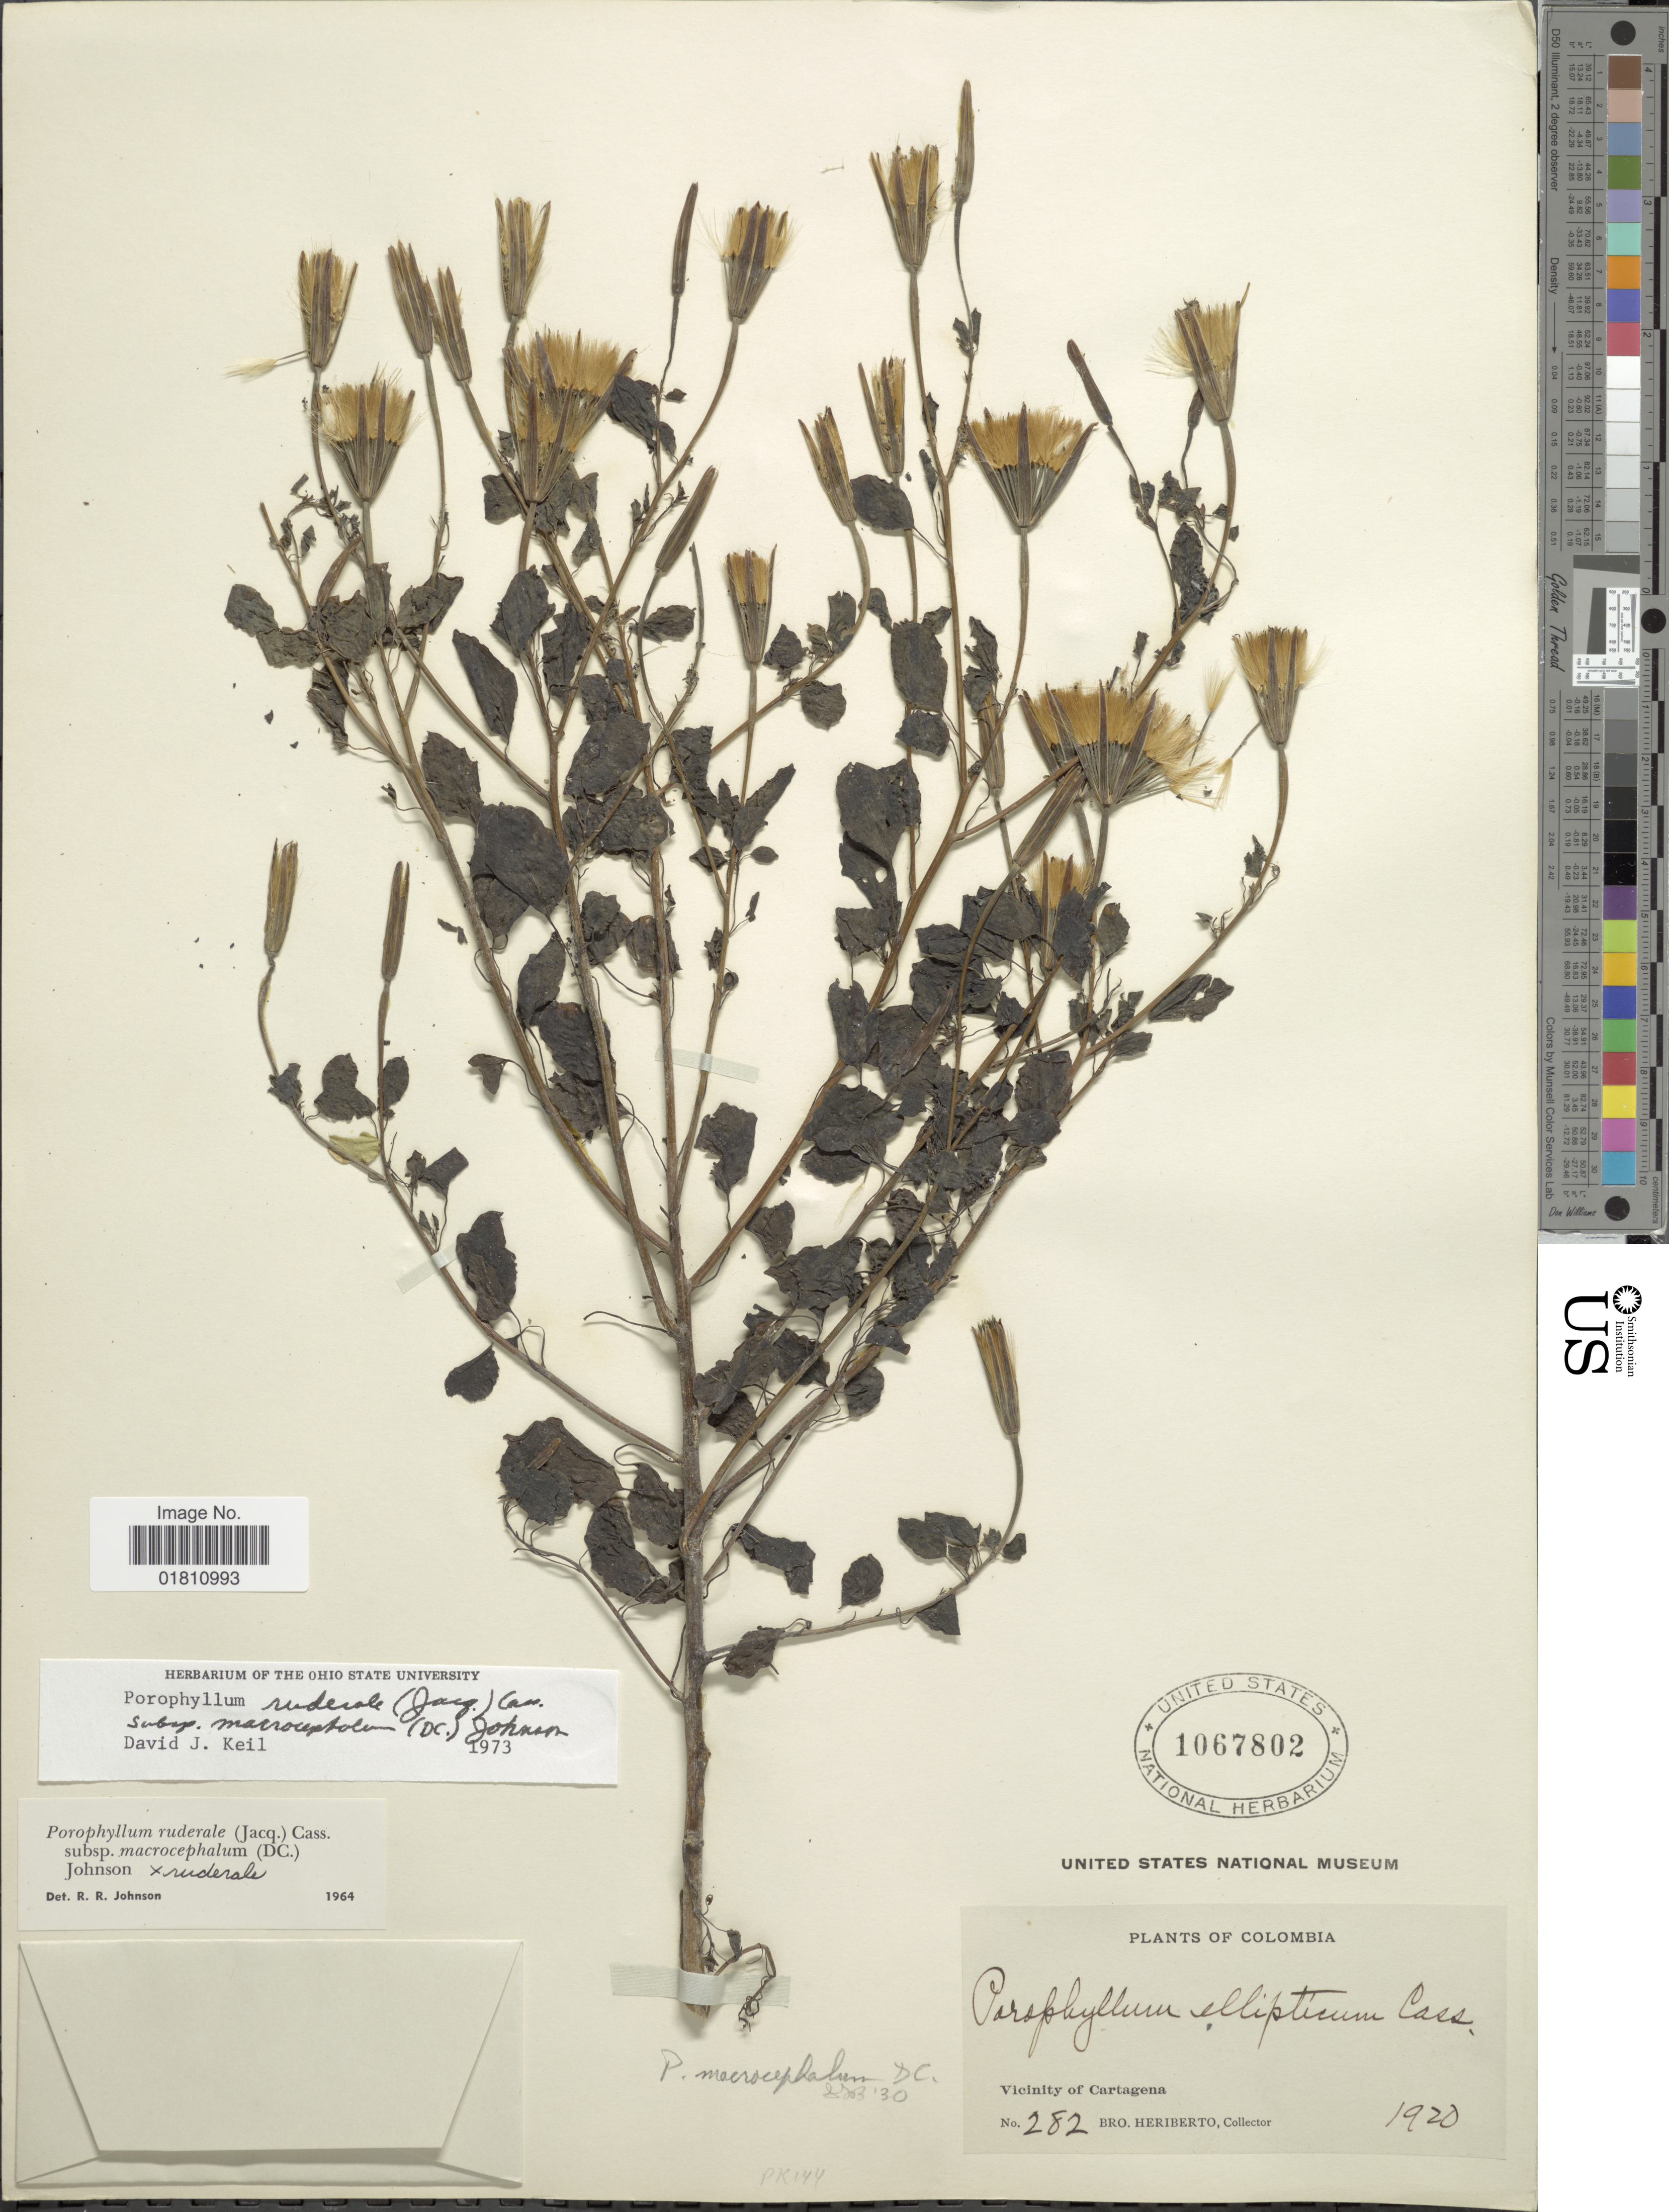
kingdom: Plantae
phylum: Tracheophyta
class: Magnoliopsida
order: Asterales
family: Asteraceae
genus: Porophyllum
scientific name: Porophyllum ruderale subsp. macrocephalum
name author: (DC.) R.R. Johnson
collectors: B. Heriberto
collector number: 282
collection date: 1920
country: Colombia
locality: Vicinity of Cartagena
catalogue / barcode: US 1067802